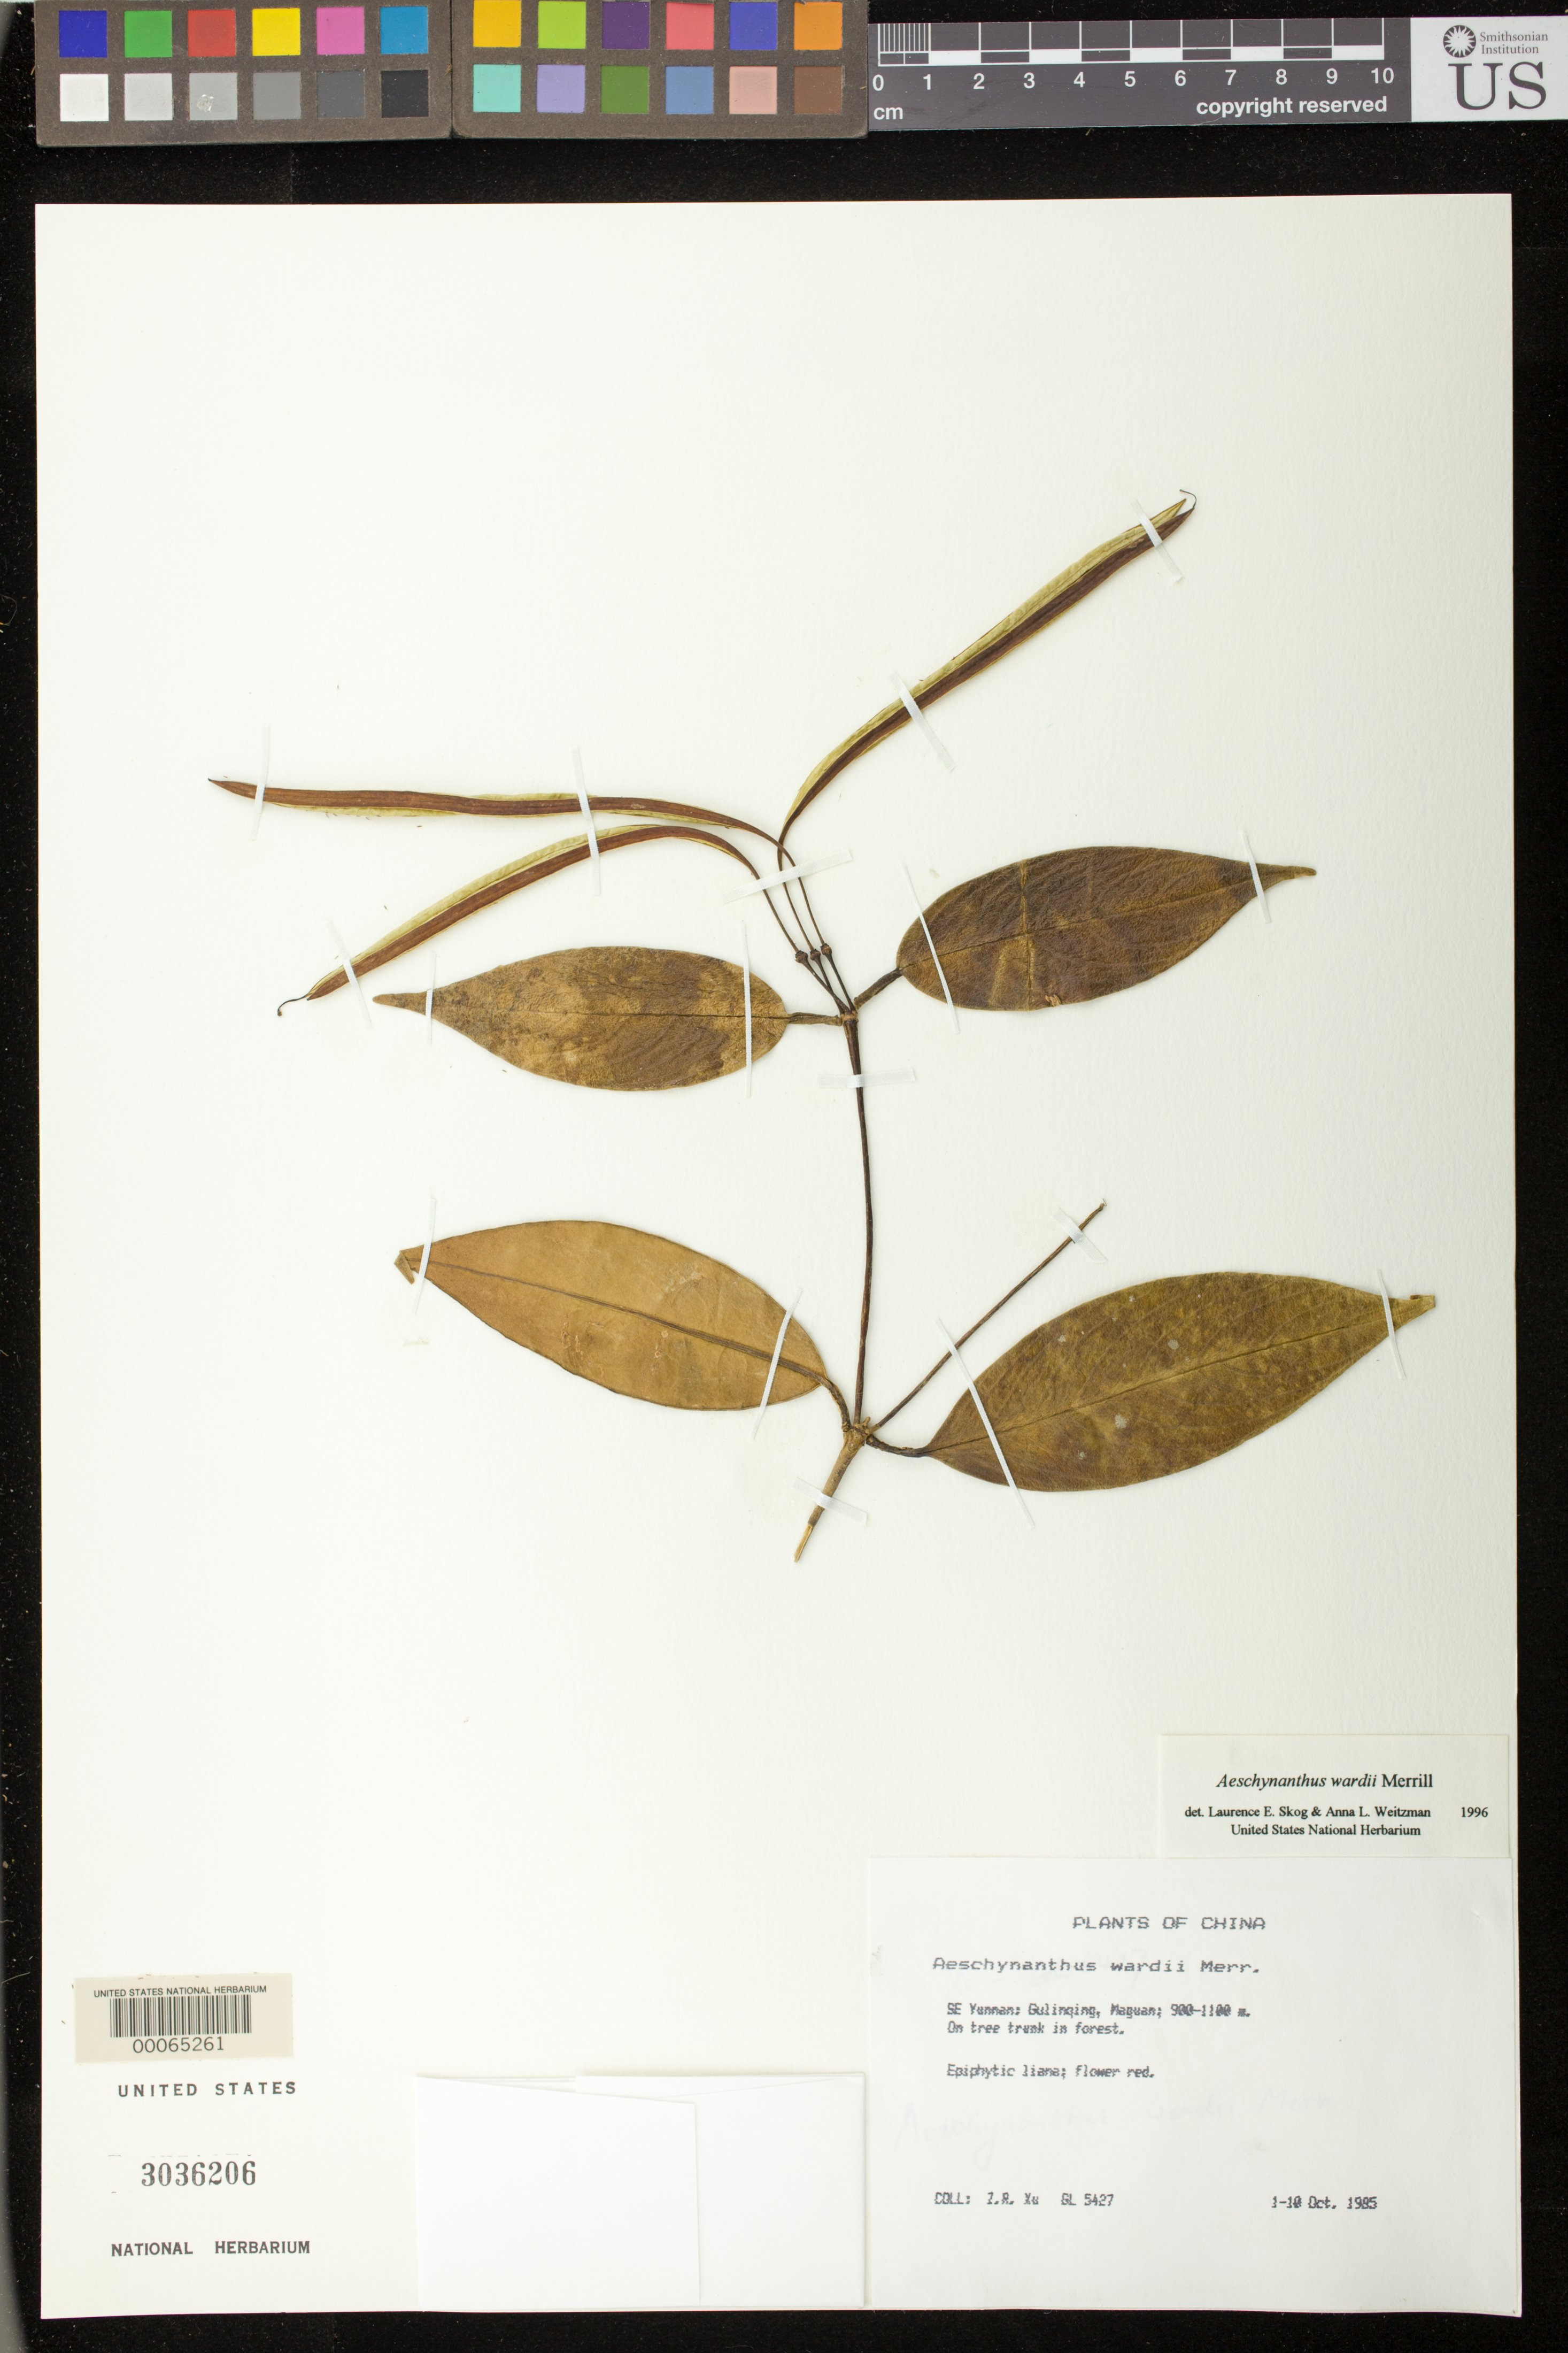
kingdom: Plantae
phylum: Tracheophyta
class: Magnoliopsida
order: Lamiales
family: Gesneriaceae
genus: Aeschynanthus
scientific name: Aeschynanthus wardii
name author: Merr.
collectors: Z. Xu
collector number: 5427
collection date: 1985-10-01/1985-10-10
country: China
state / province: Yunnan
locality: SE Yunnan; Gulinqing, Maguan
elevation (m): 900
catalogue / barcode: US 3036206